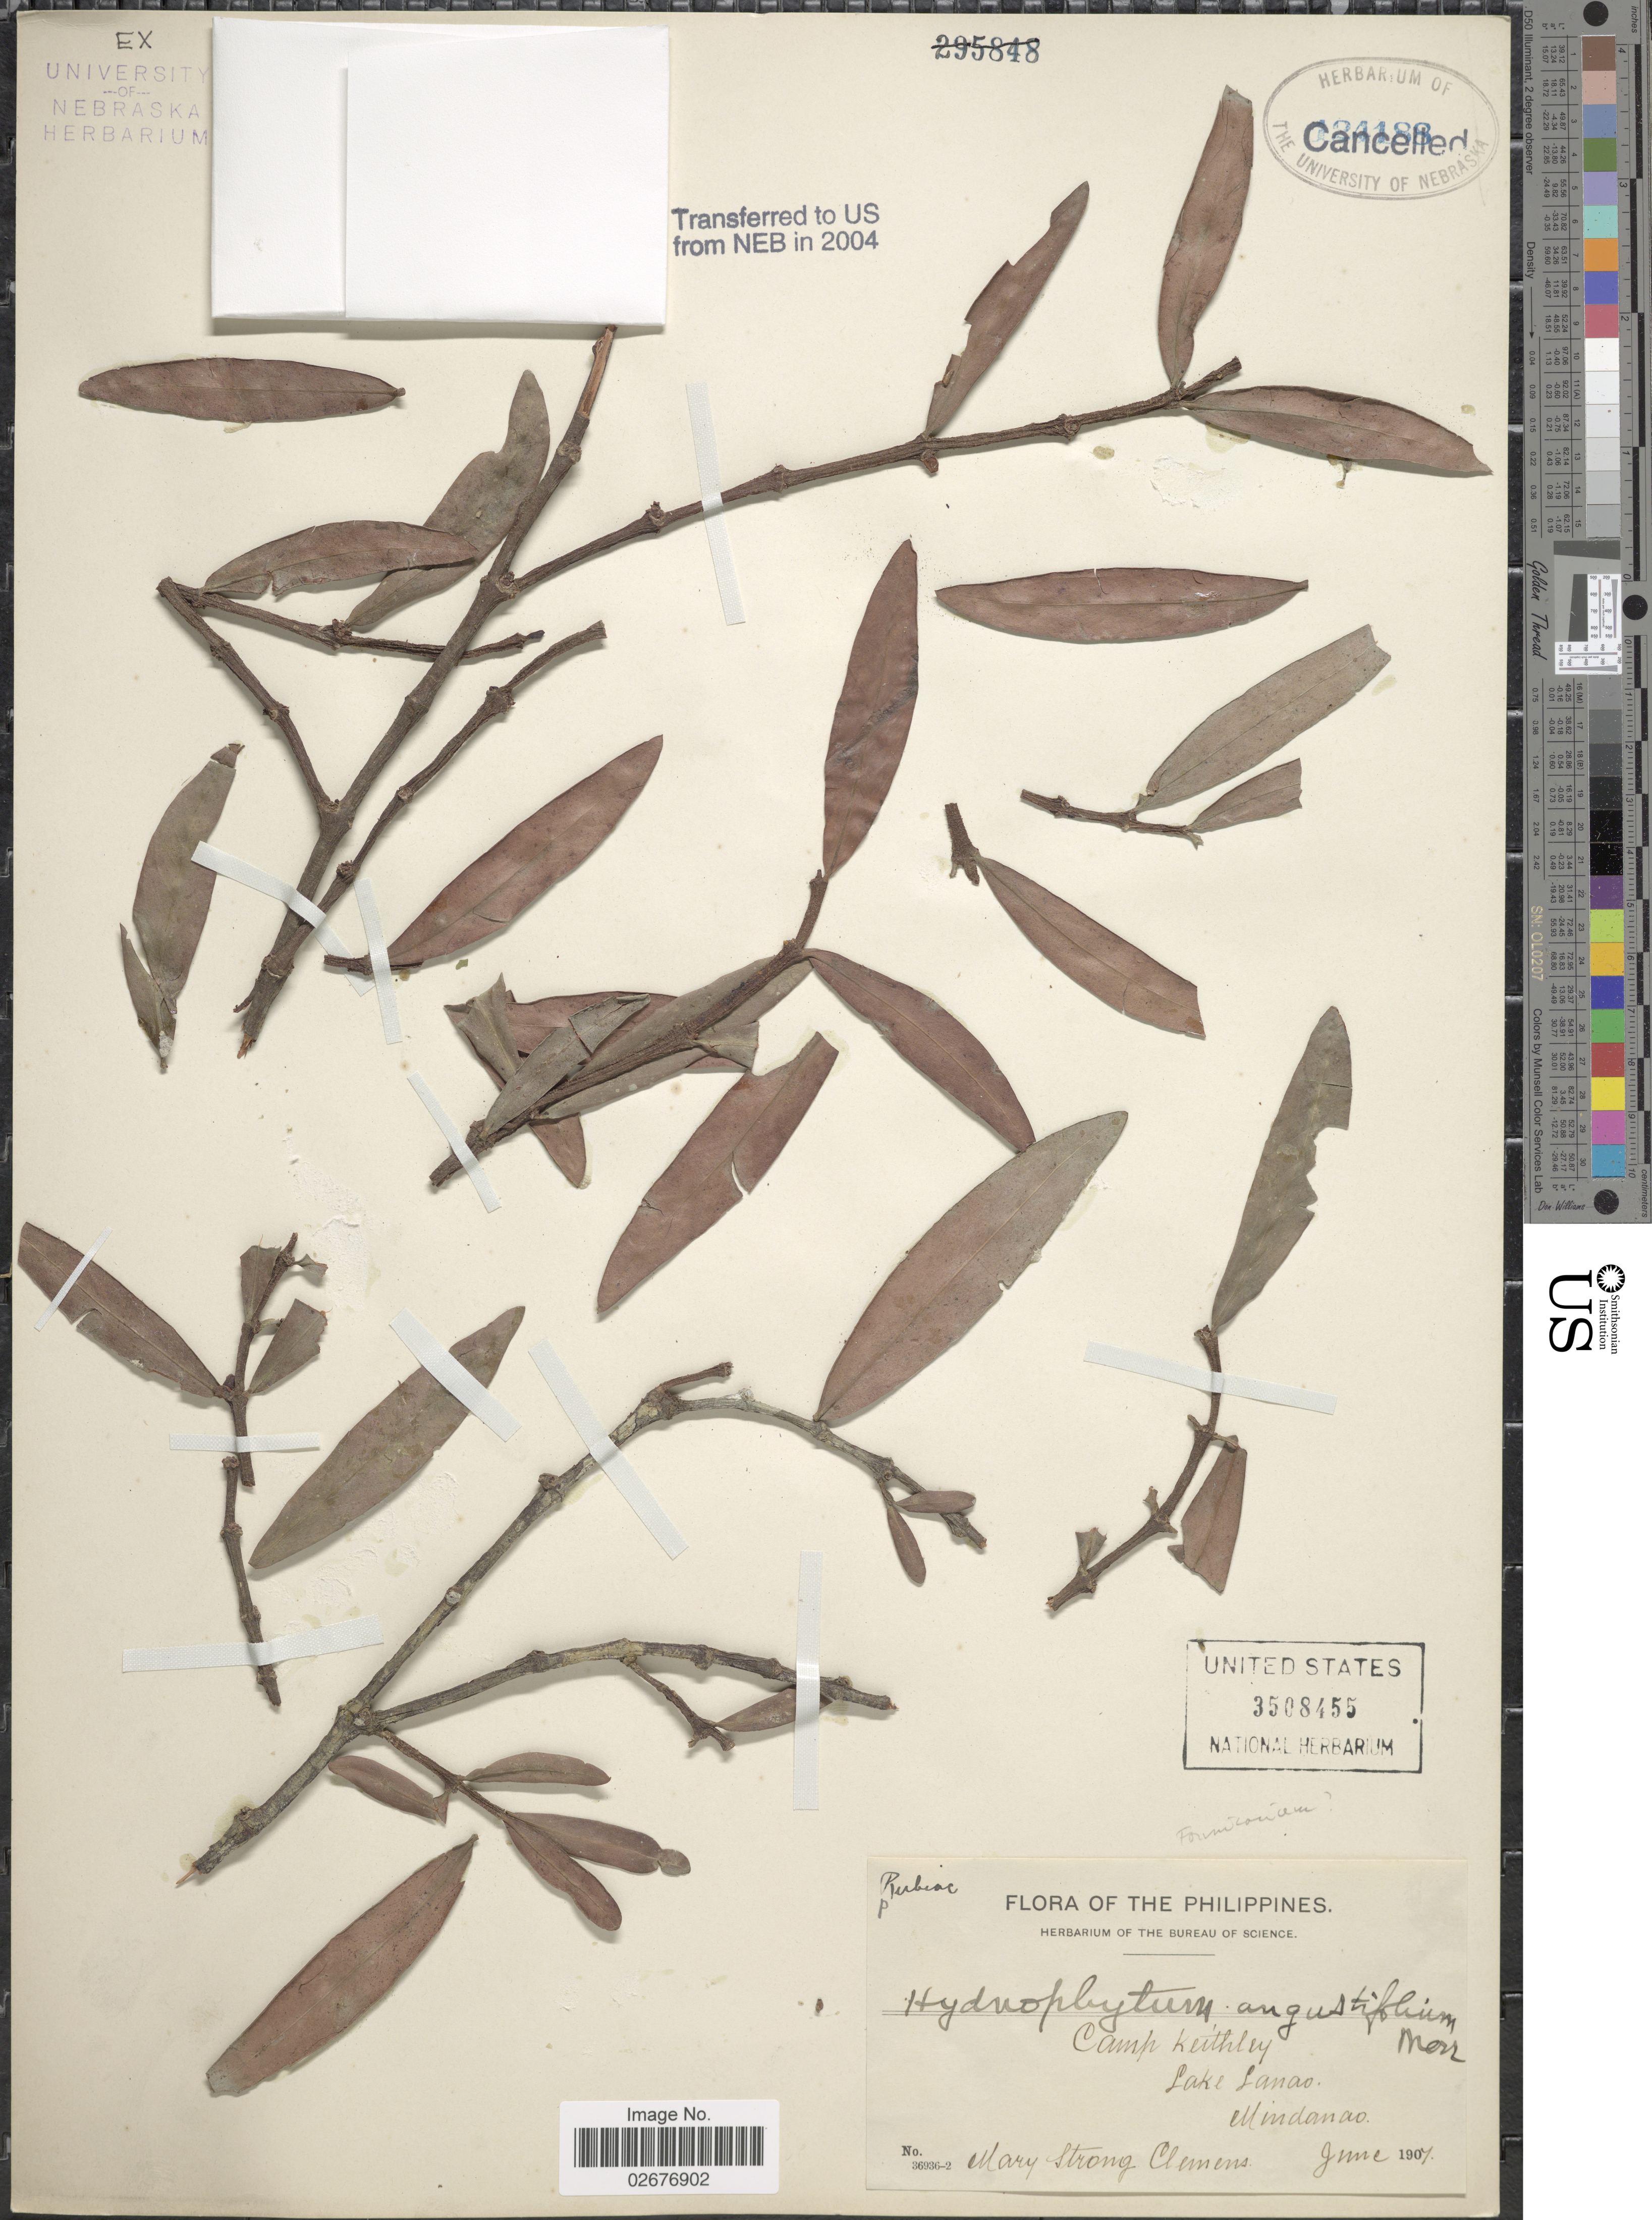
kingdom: Plantae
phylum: Tracheophyta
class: Magnoliopsida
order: Gentianales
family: Rubiaceae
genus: Hydnophytum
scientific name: Hydnophytum angustifolium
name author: Merr.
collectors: M. S. Clemens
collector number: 36936-2?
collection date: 1907-06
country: Philippines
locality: Camp Keithley, Lake Lanao, Mindanao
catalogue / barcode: US 3508455